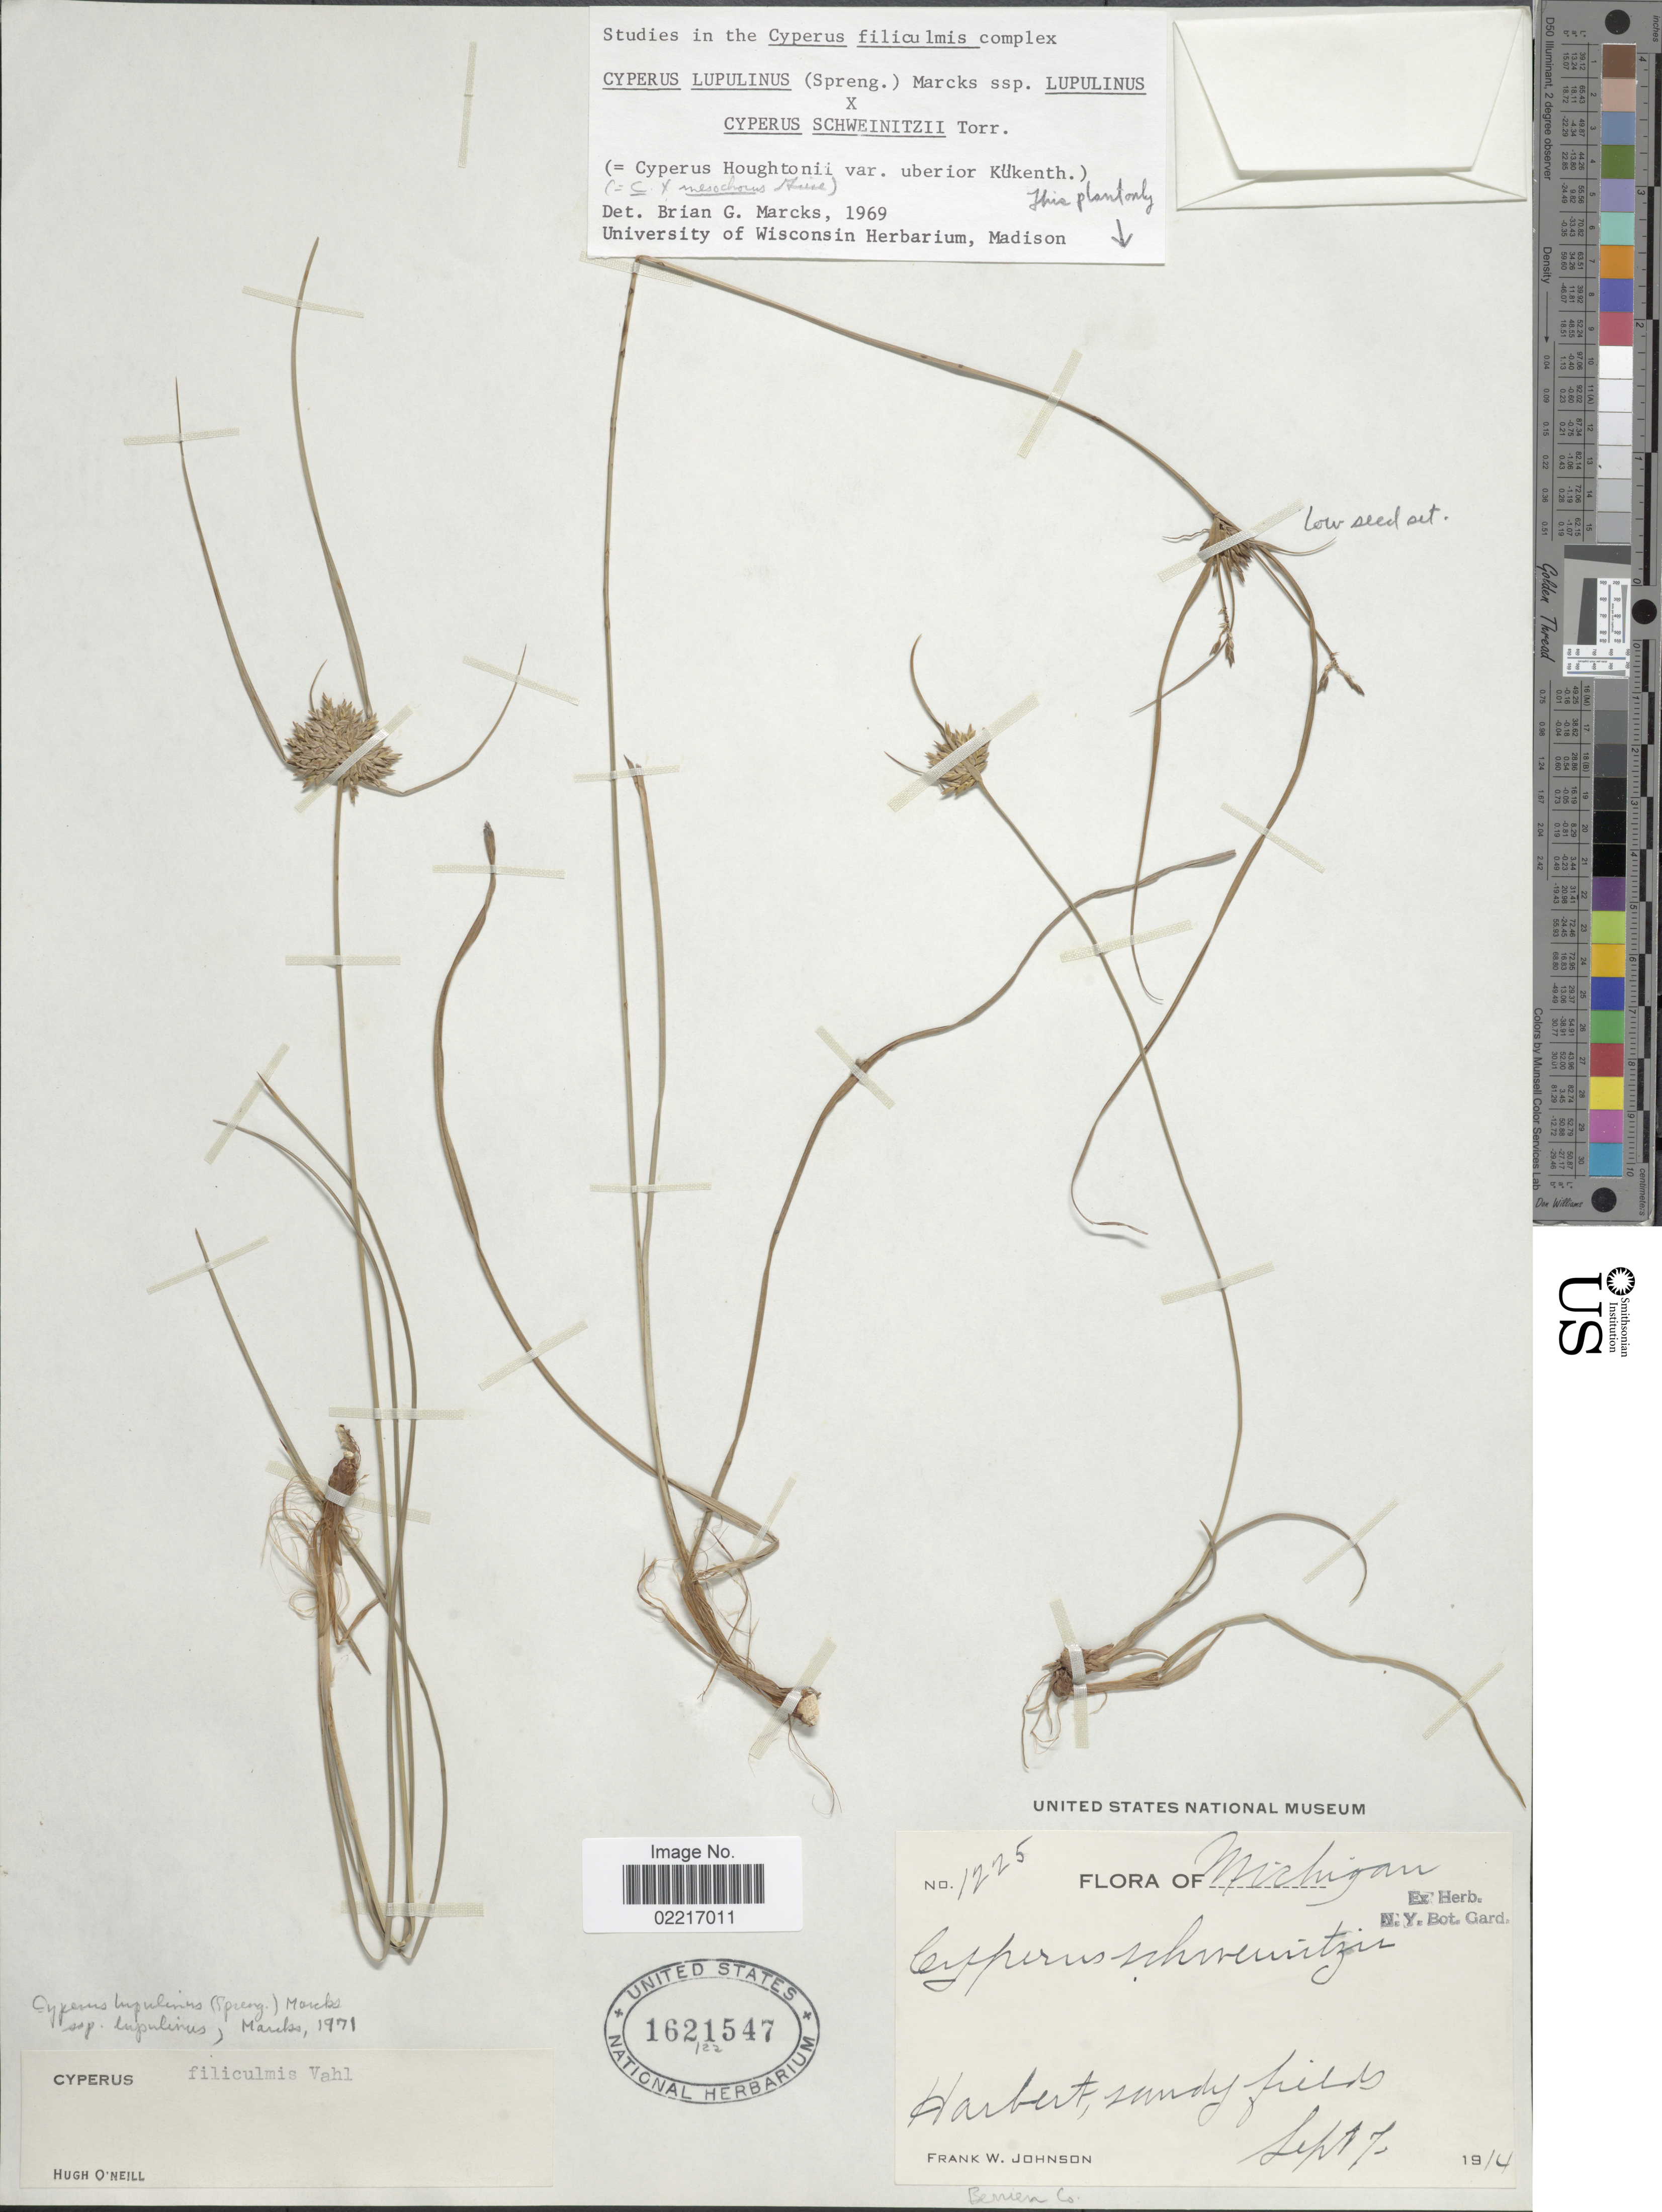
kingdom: Plantae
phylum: Tracheophyta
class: Liliopsida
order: Poales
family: Cyperaceae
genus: Cyperus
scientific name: Cyperus lupulinus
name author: (Spreng.) Marcks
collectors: F. W. Johnson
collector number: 1225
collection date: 1914-09-07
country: United States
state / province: Michigan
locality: Harbert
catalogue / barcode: US 1621547